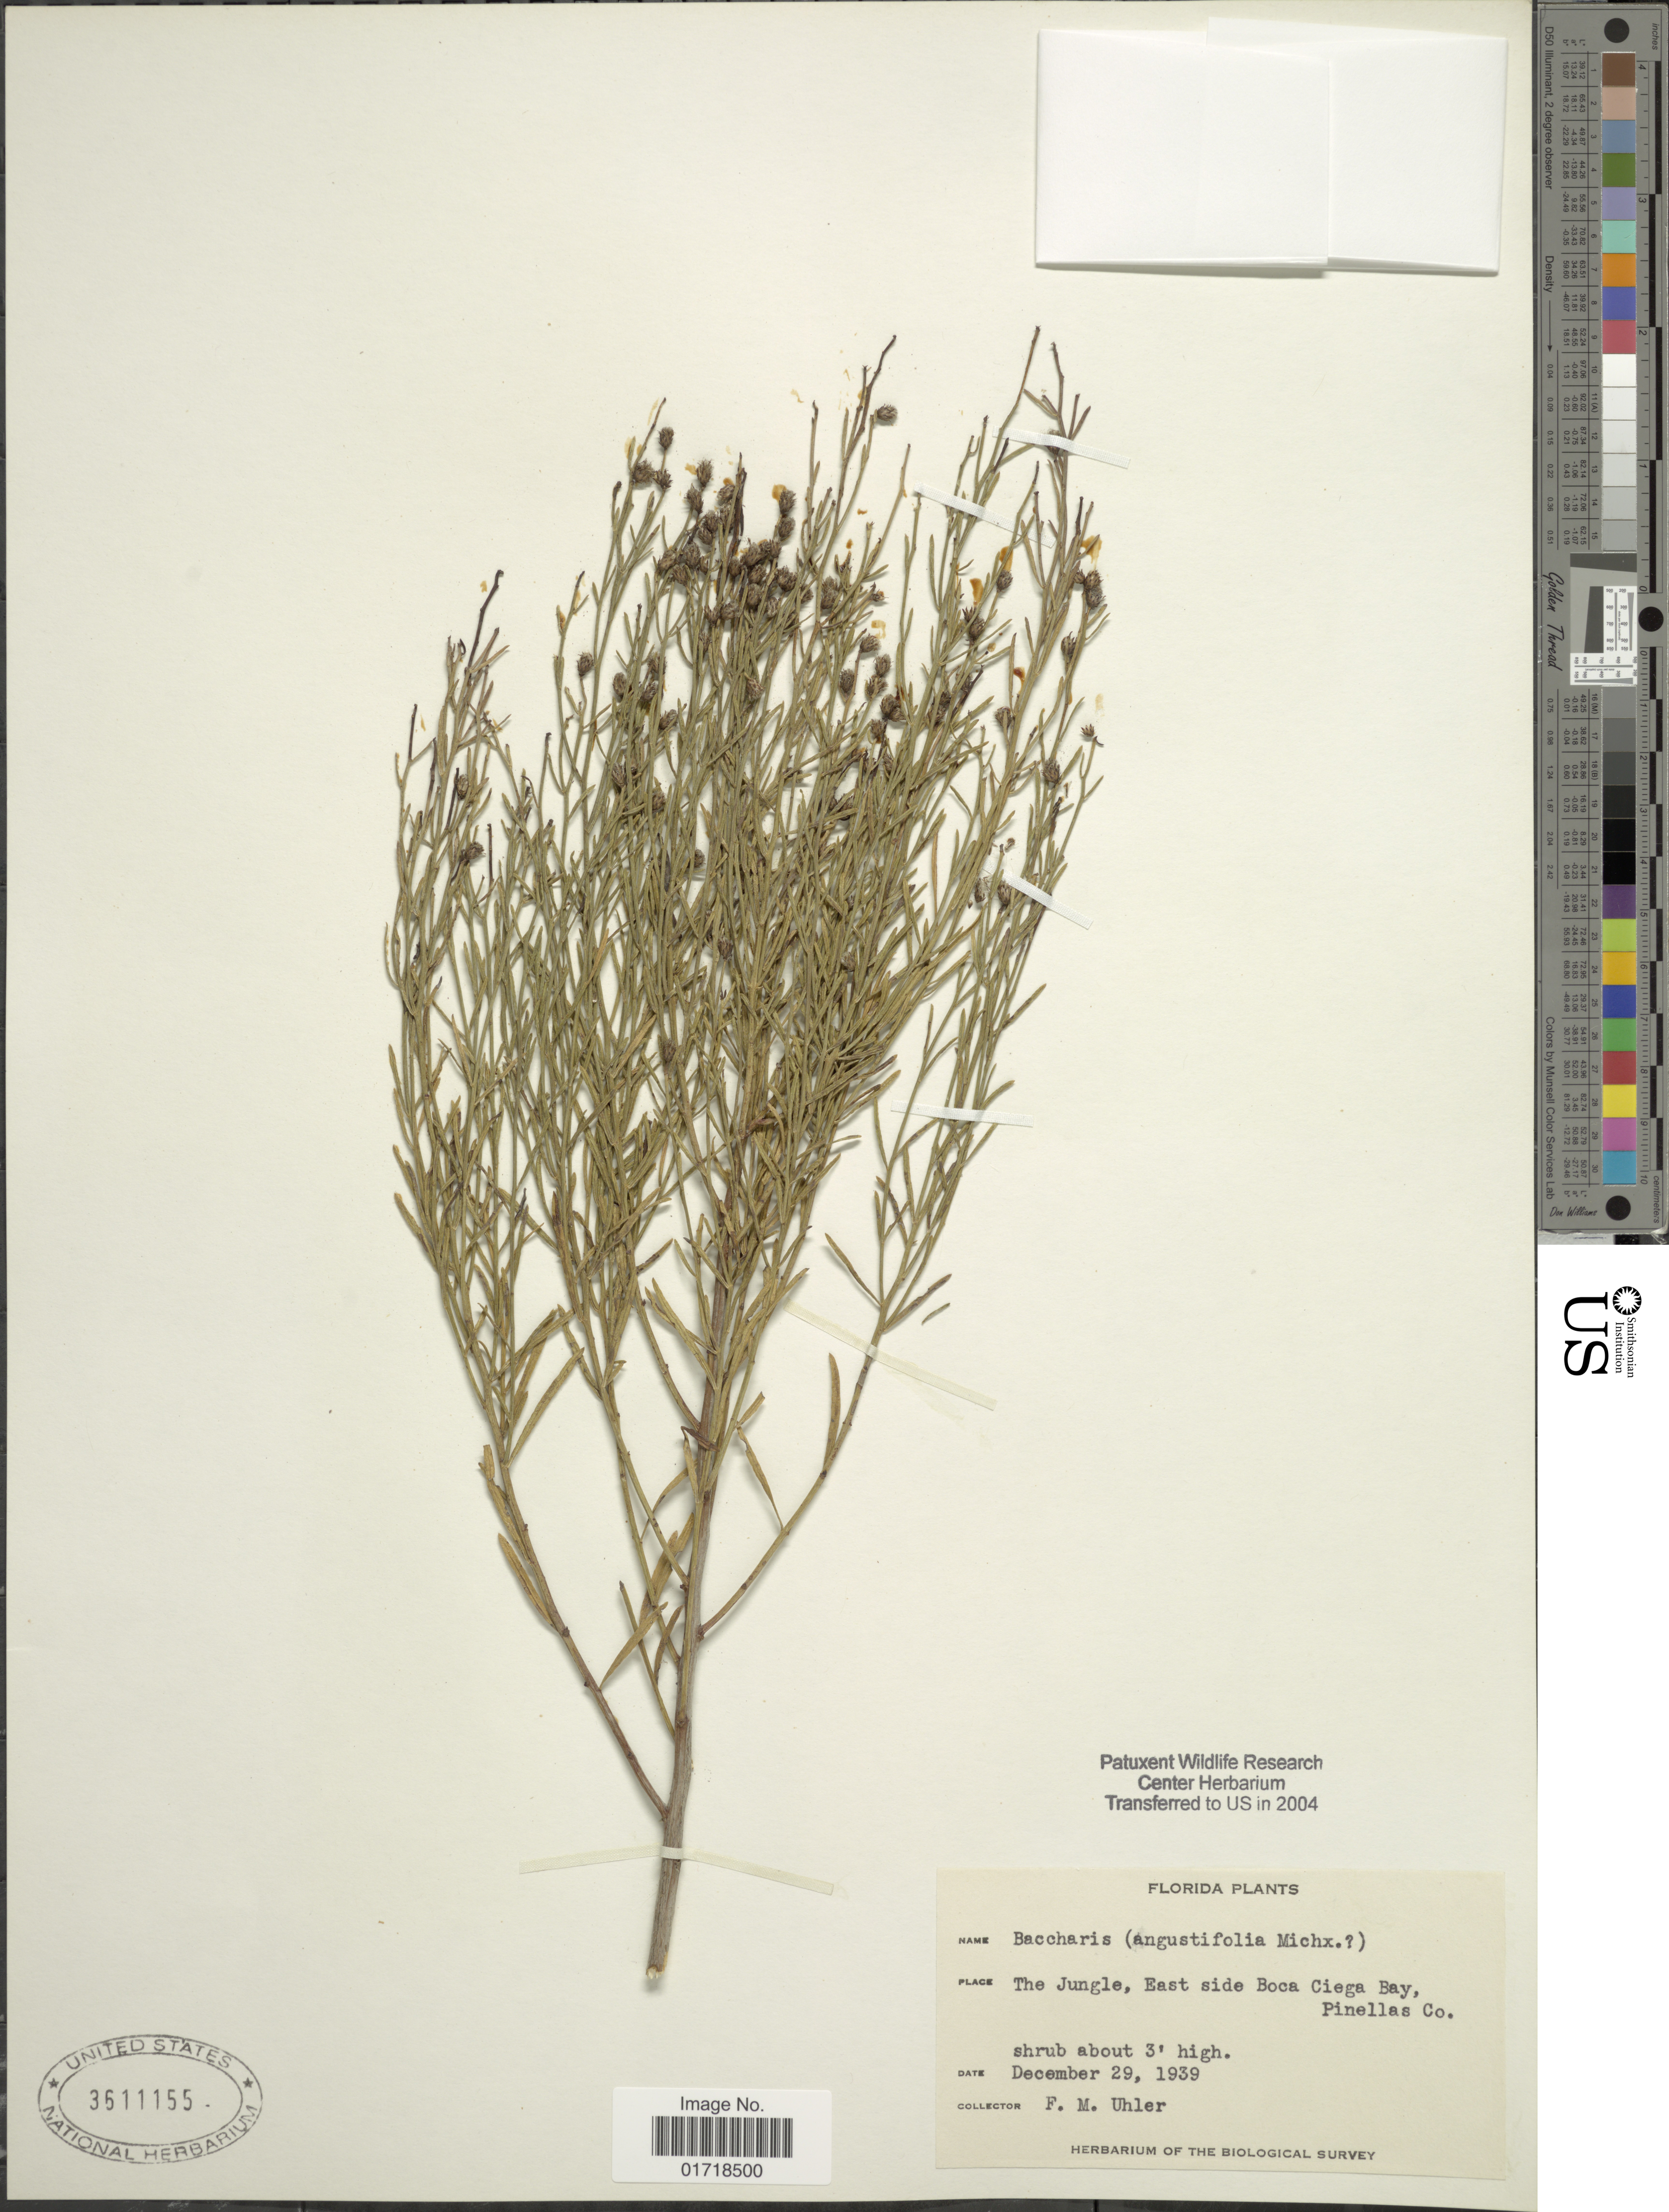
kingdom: Plantae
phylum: Tracheophyta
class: Magnoliopsida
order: Asterales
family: Asteraceae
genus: Baccharis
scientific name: Baccharis angustifolia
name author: Michx.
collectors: F. M. Uhler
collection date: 1939-12-29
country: United States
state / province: Florida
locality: The Jungle, East side Boca Ciega Bay, Pinellas Co,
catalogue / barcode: US 3611155